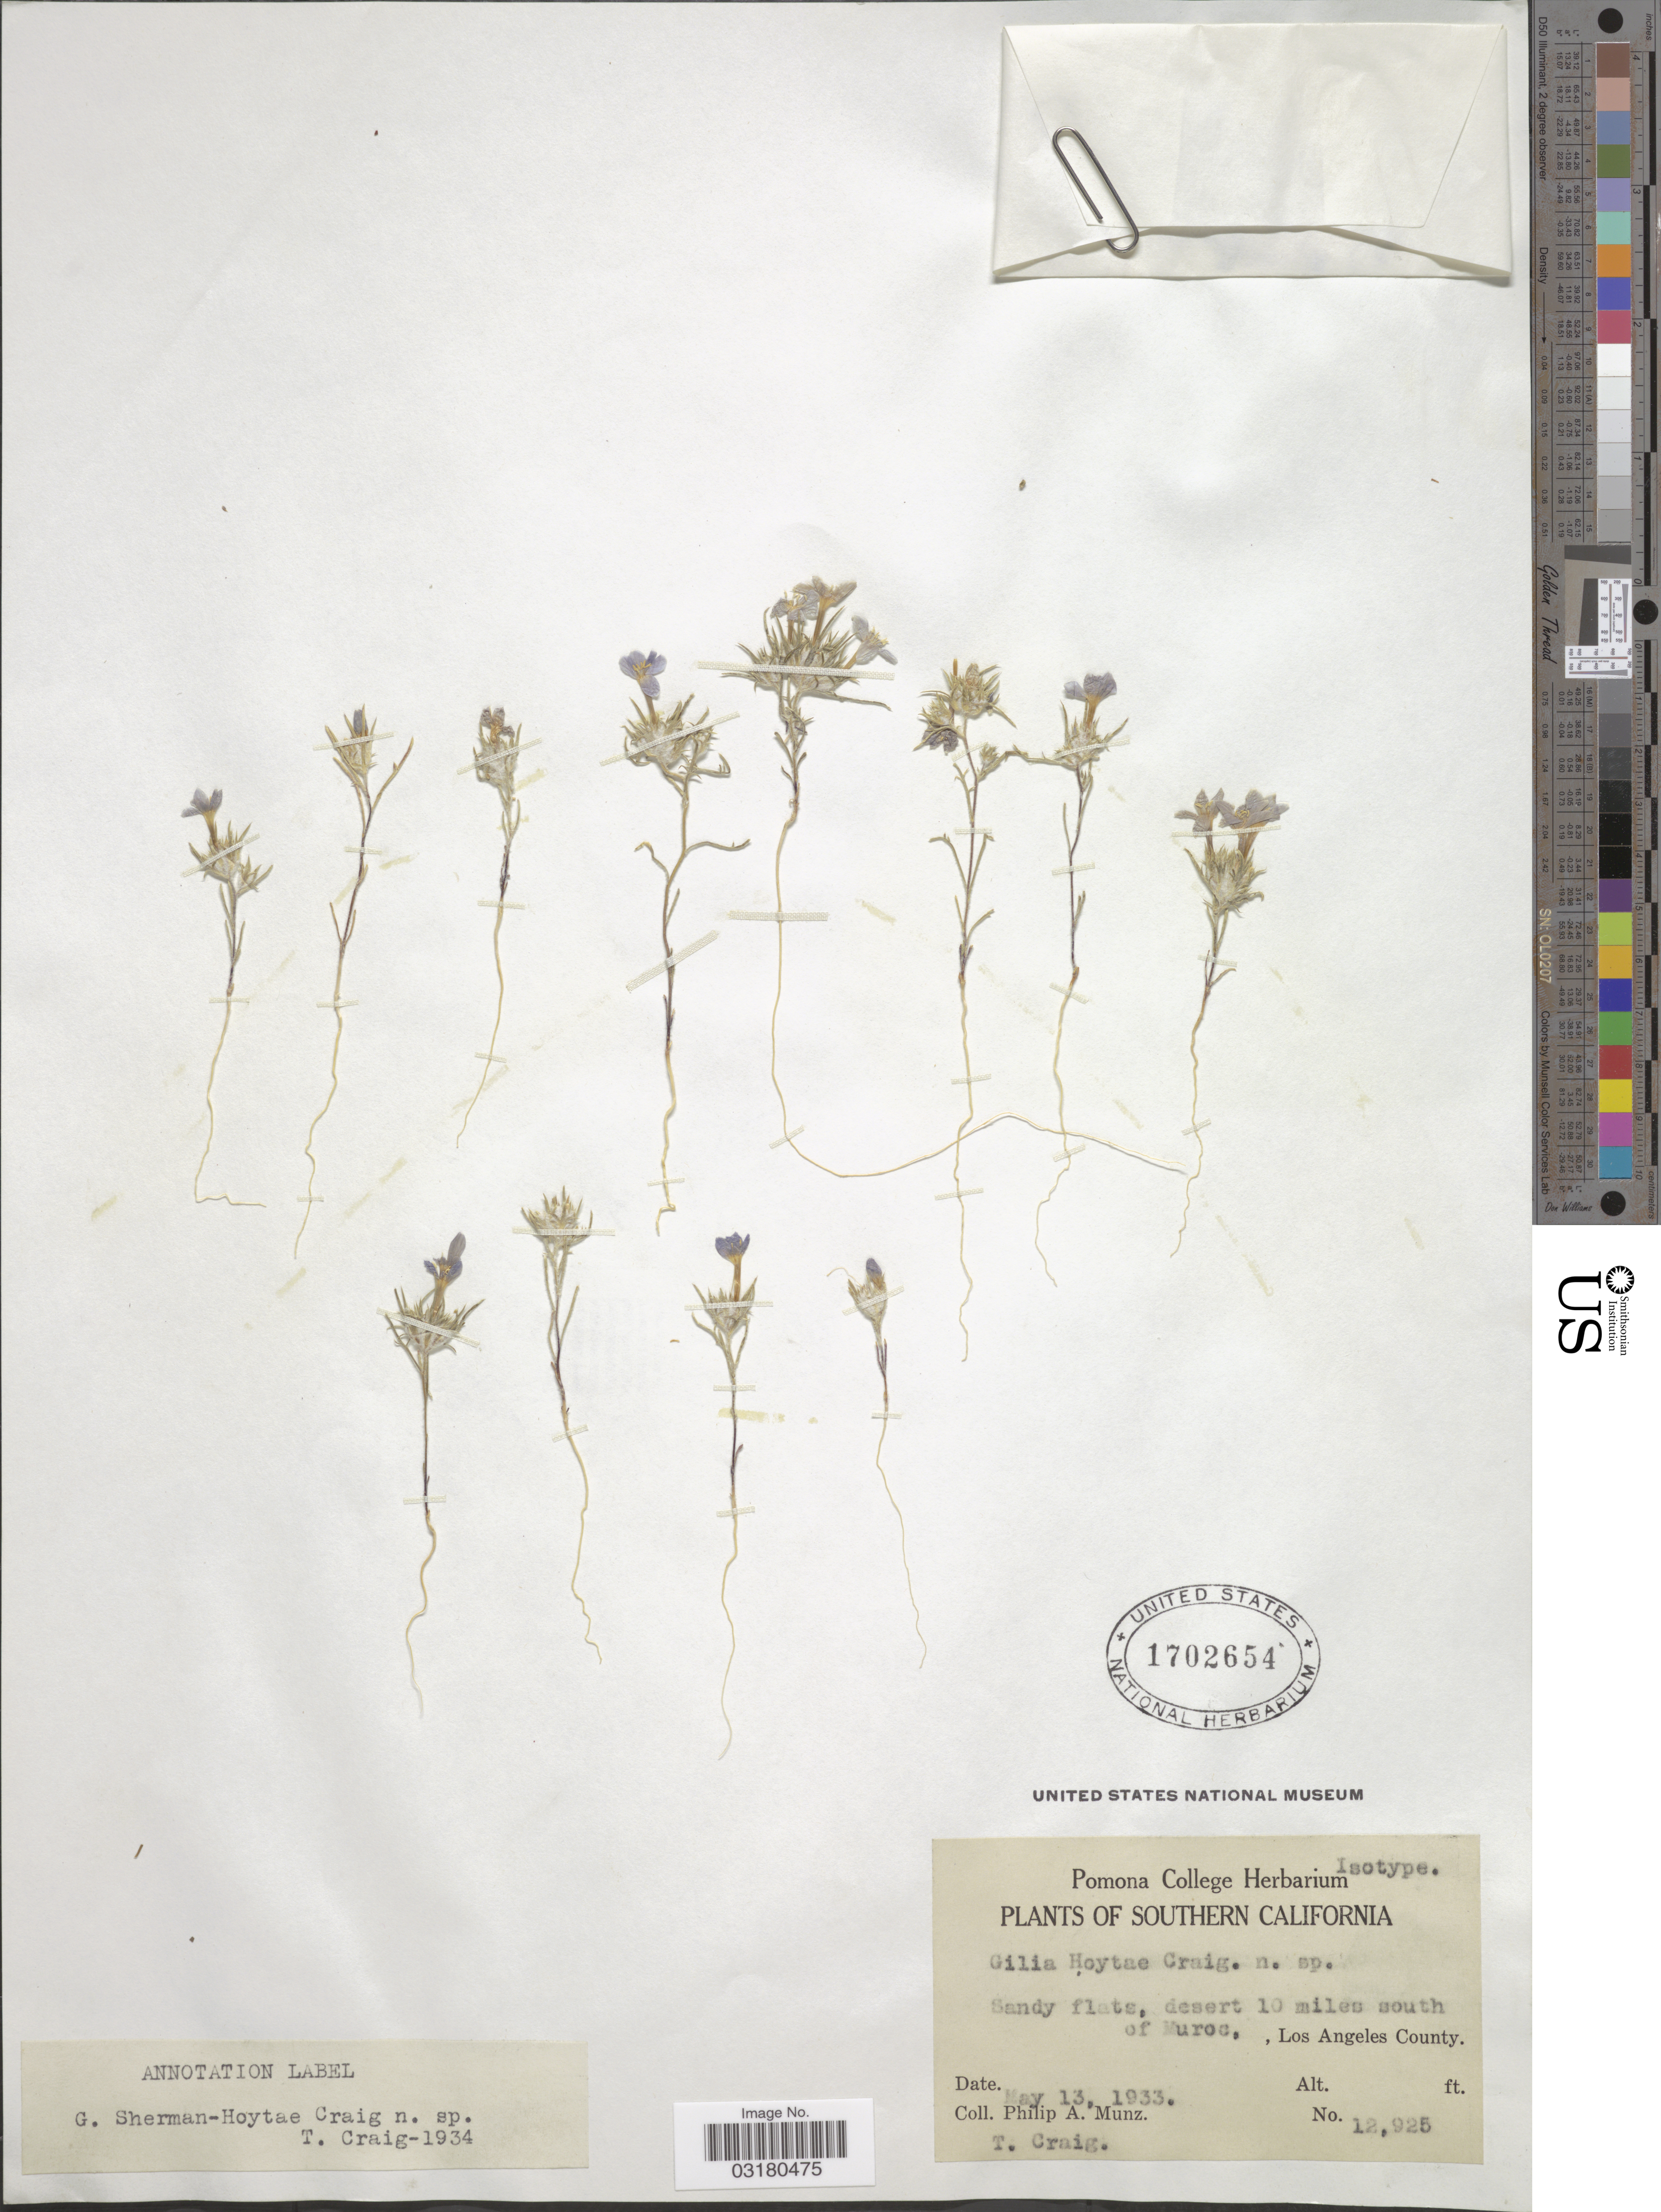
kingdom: Plantae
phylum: Tracheophyta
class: Magnoliopsida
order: Ericales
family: Polemoniaceae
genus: Eriastrum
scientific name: Eriastrum pluriflorum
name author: (A. Heller) H. Mason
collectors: P. A. Munz & T. Craig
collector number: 12925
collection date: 1933-05-13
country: United States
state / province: California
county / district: Los Angeles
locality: Southern California, desert 10 miles south of Muroc, Los Angeles County.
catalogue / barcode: US 1702654